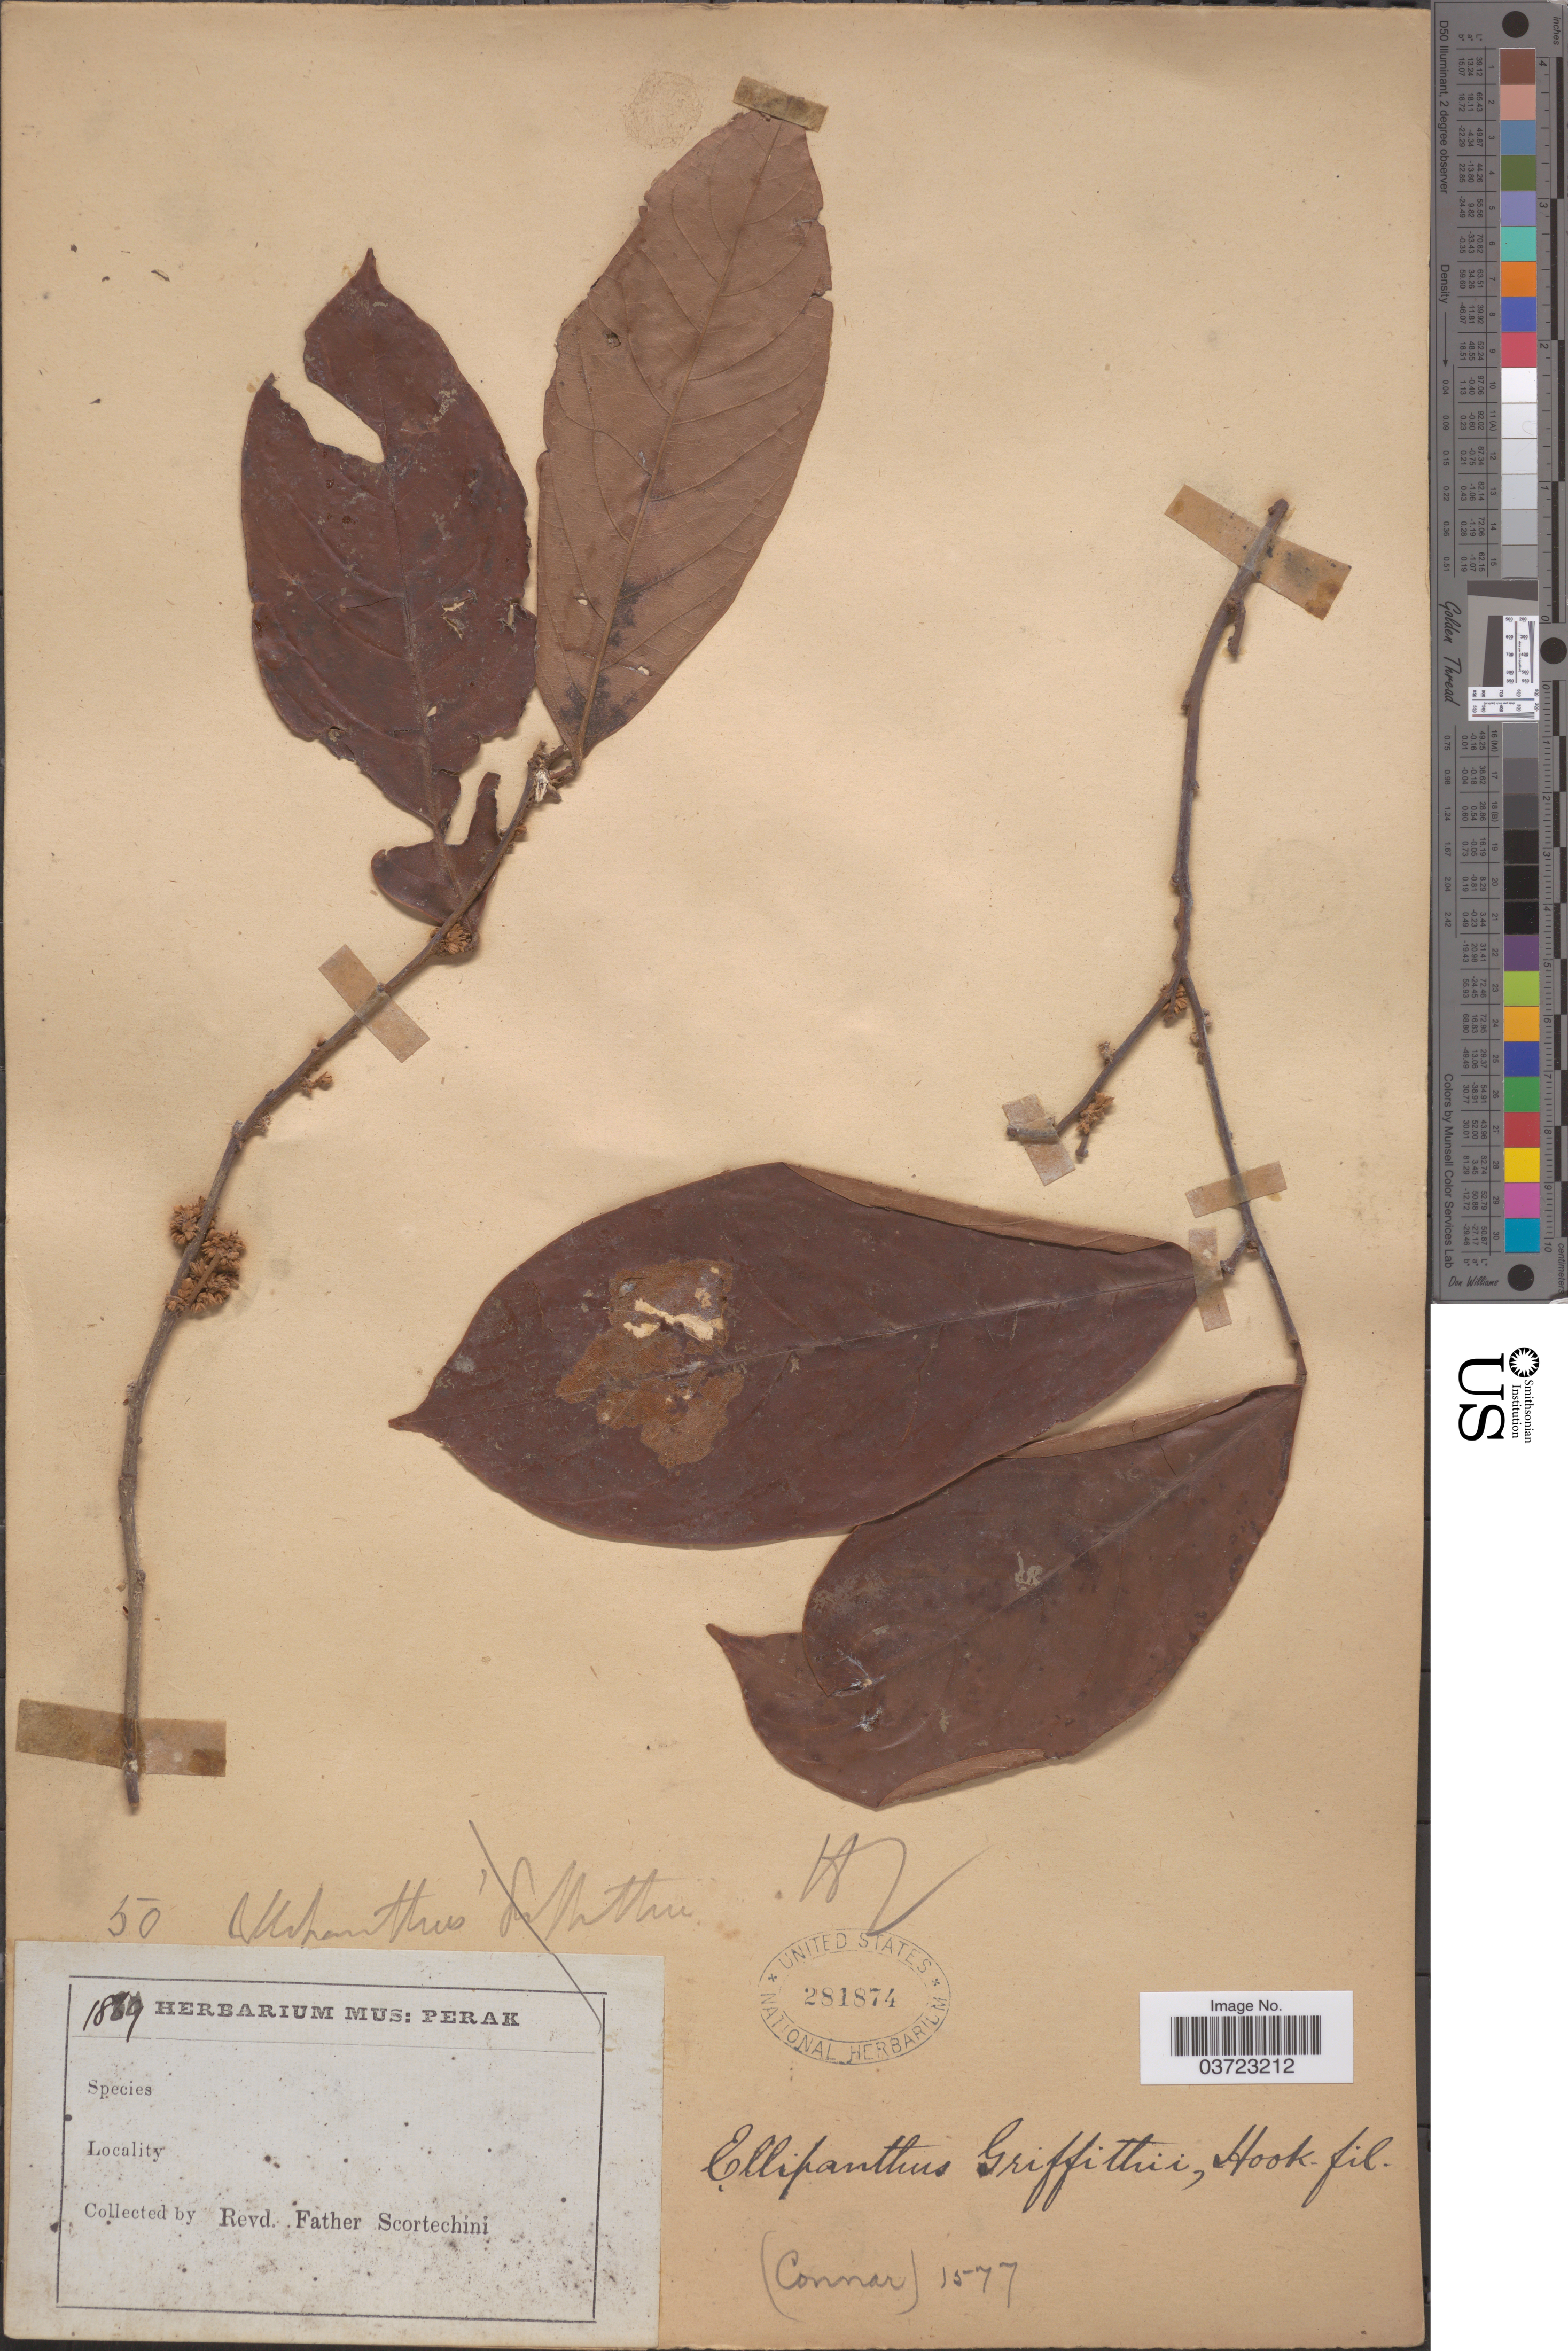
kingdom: Plantae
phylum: Tracheophyta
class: Magnoliopsida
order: Oxalidales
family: Connaraceae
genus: Ellipanthus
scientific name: Ellipanthus tomentosus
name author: Kurz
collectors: Fr. Scortechini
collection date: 1869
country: Malaysia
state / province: Perak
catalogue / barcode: US 281874